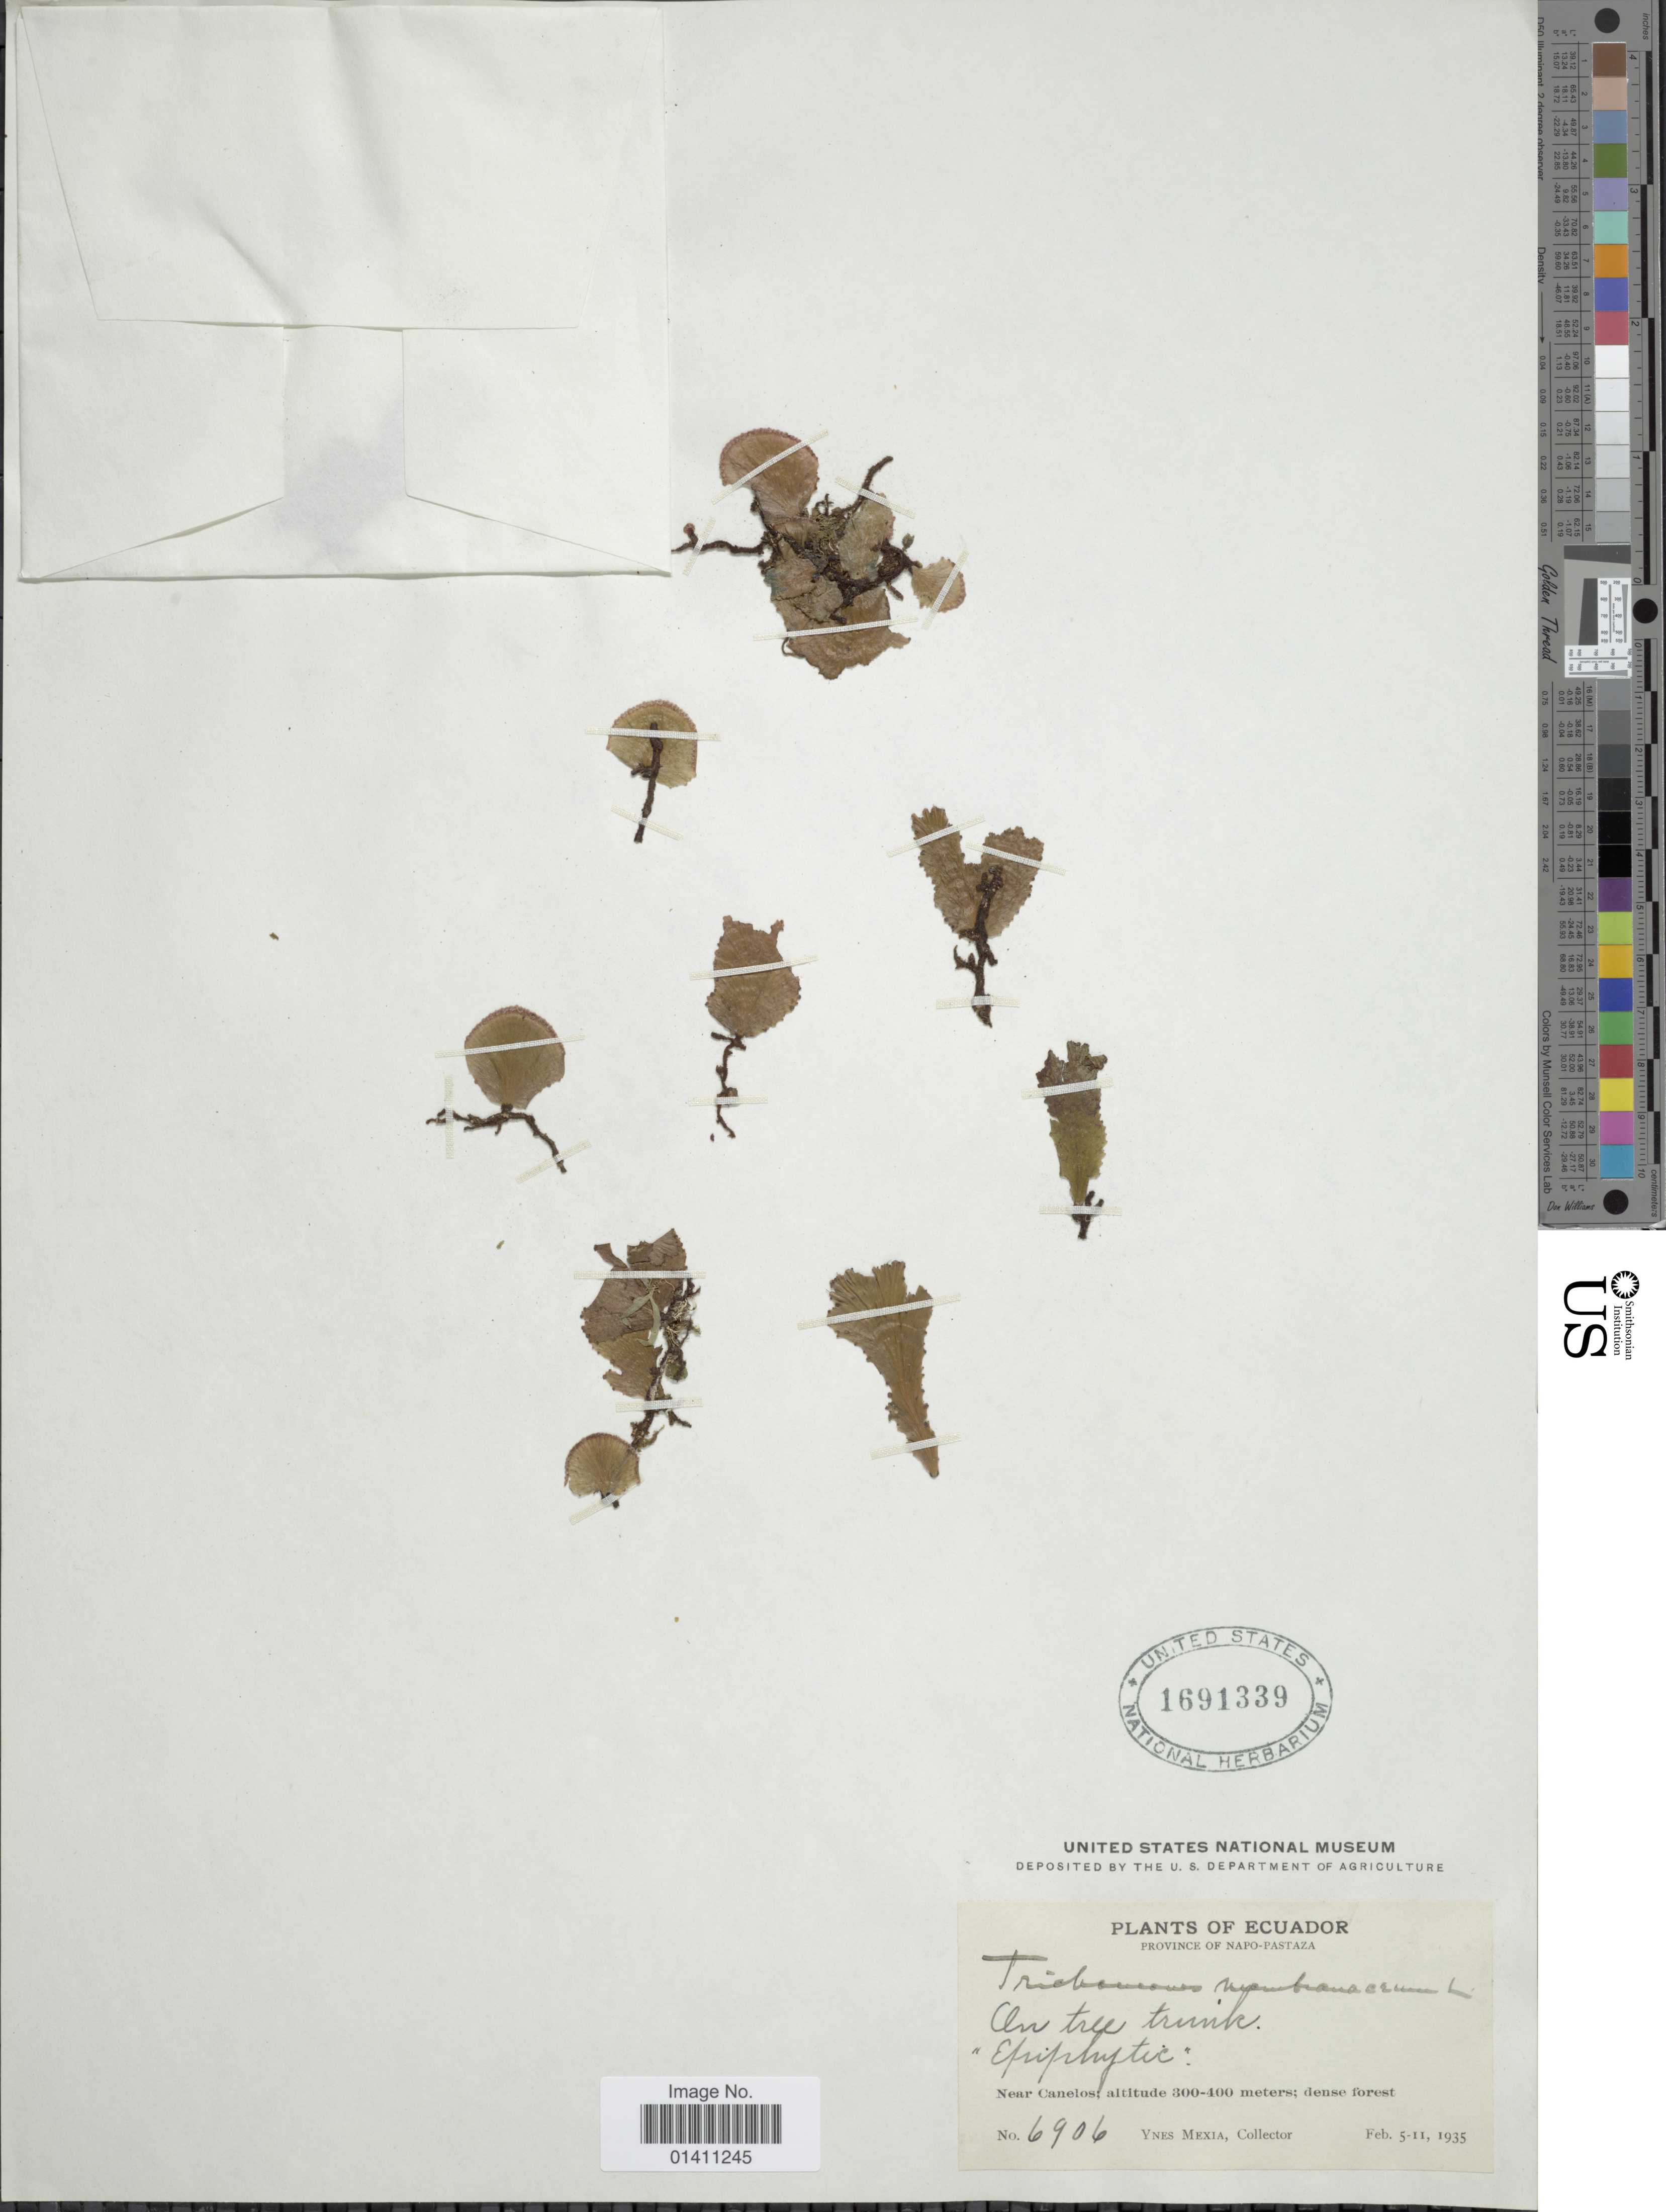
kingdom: Plantae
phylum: Tracheophyta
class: Polypodiopsida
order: Hymenophyllales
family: Hymenophyllaceae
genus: Didymoglossum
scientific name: Didymoglossum membranaceum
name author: (L.) Vareschi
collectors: Y. Mexia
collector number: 6906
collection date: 1935-02-05/1935-02-11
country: Ecuador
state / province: Napo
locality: Napo-Pastaza. Near Canelos.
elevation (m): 300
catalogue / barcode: US 1691339